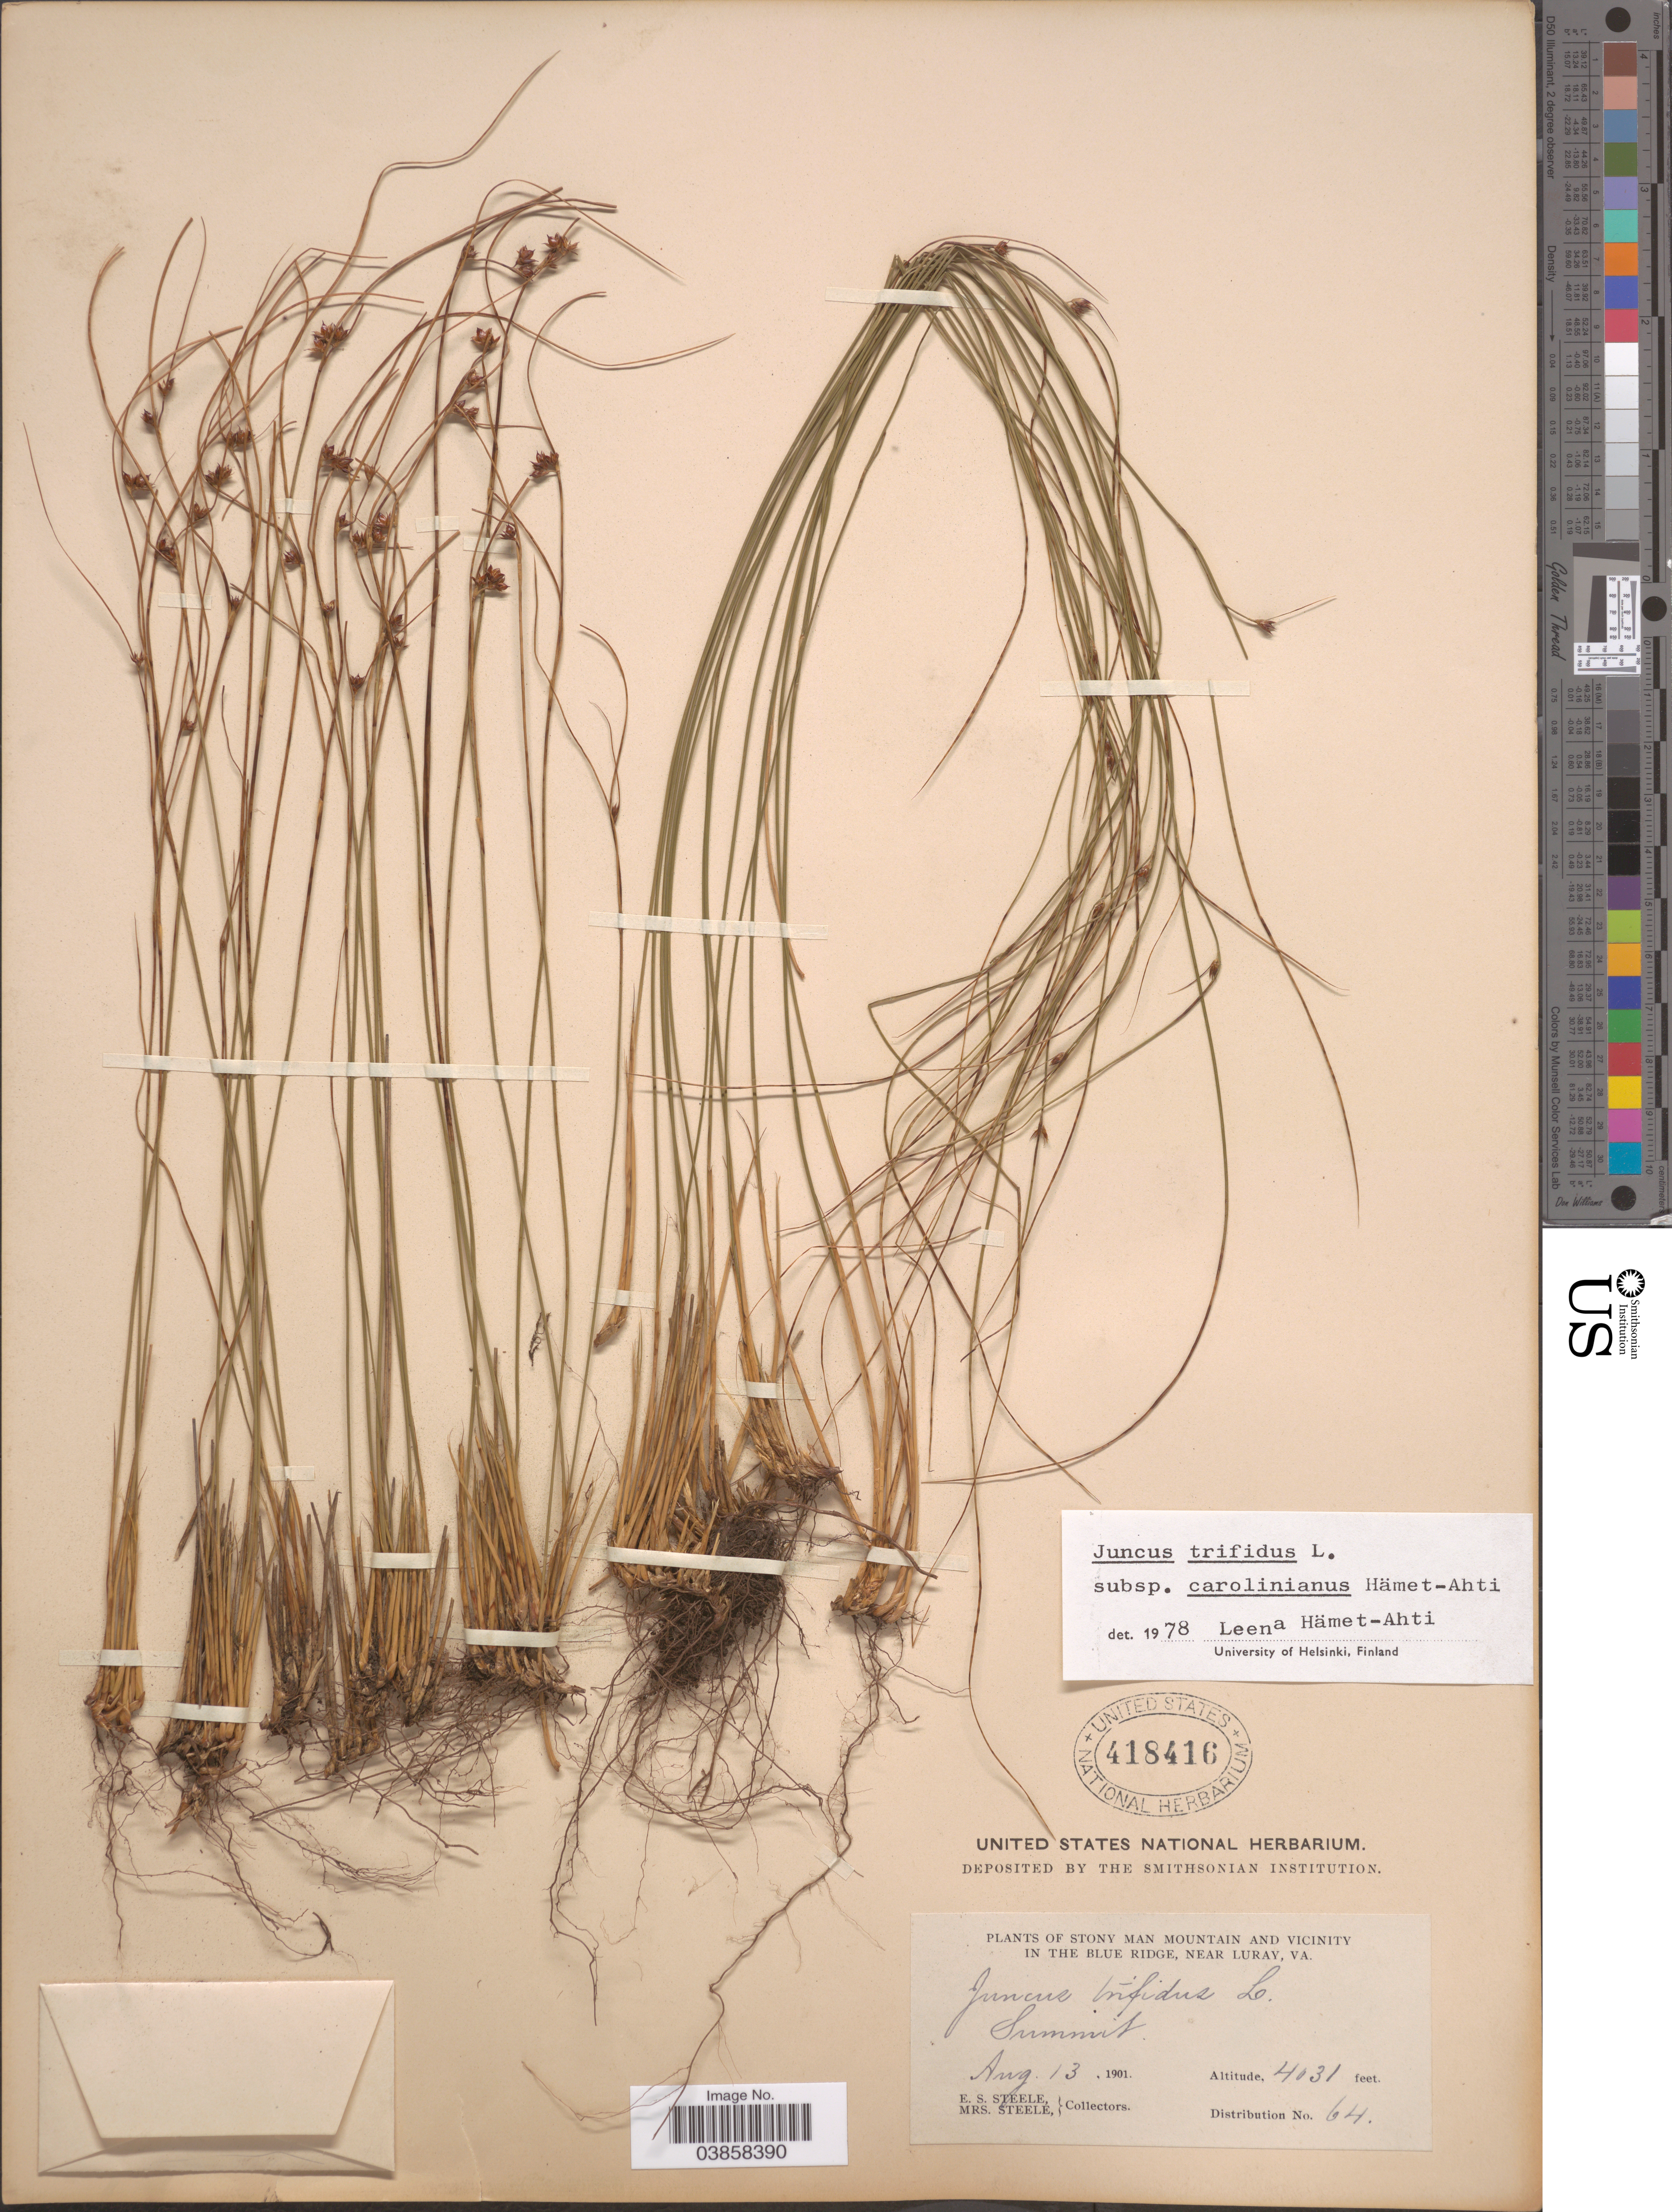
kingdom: Plantae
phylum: Tracheophyta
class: Liliopsida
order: Poales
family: Juncaceae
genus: Juncus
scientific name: Juncus trifidus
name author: L.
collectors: E. Steele & Mrs. E. S. Steele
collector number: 64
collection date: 1901-08-13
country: United States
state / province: Virginia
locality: Stony Man Mountain and Vicinity. In the Blue Ridge, near Luray. Summit.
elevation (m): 1229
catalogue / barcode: US 418416